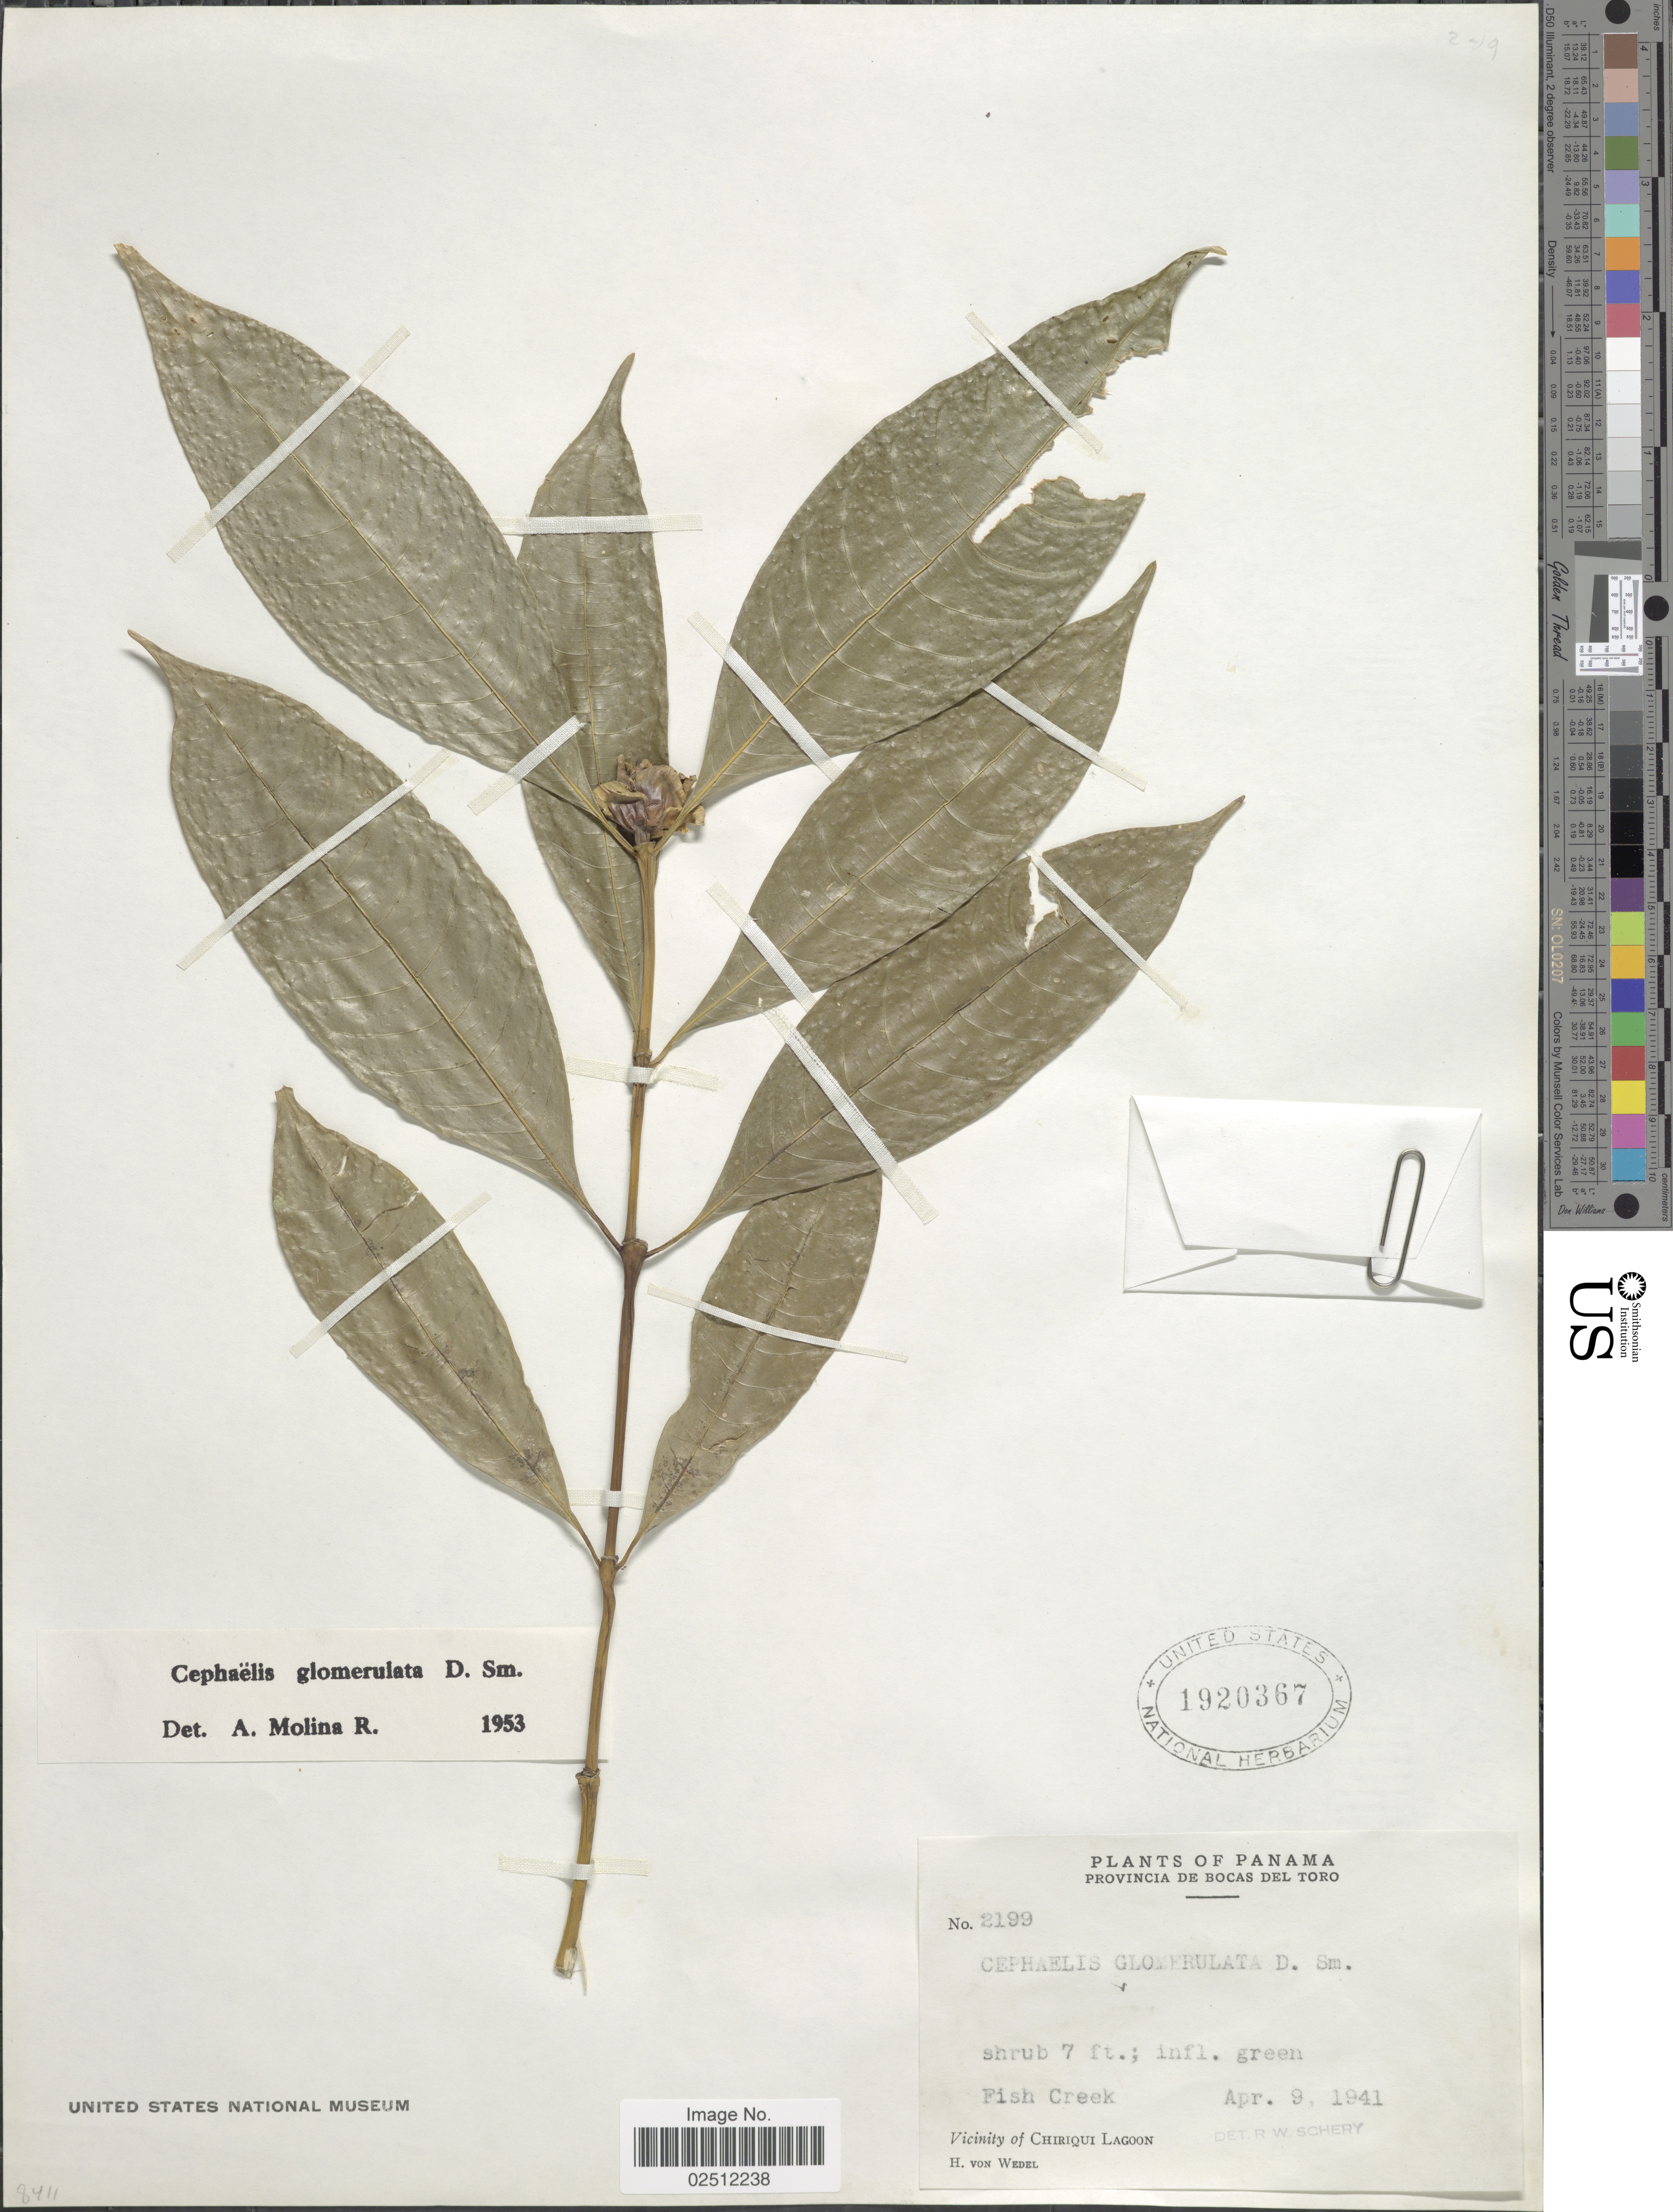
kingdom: Plantae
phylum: Tracheophyta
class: Magnoliopsida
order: Gentianales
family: Rubiaceae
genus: Psychotria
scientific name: Psychotria glomerulata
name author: (Donn. Sm.) Steyerm.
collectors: H. von Wedel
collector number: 2199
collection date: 1941-04-09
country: Panama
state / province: Bocas del Toro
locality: Fish Creek, Vicinity of Chiriqui Lagoon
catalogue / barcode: US 1920367